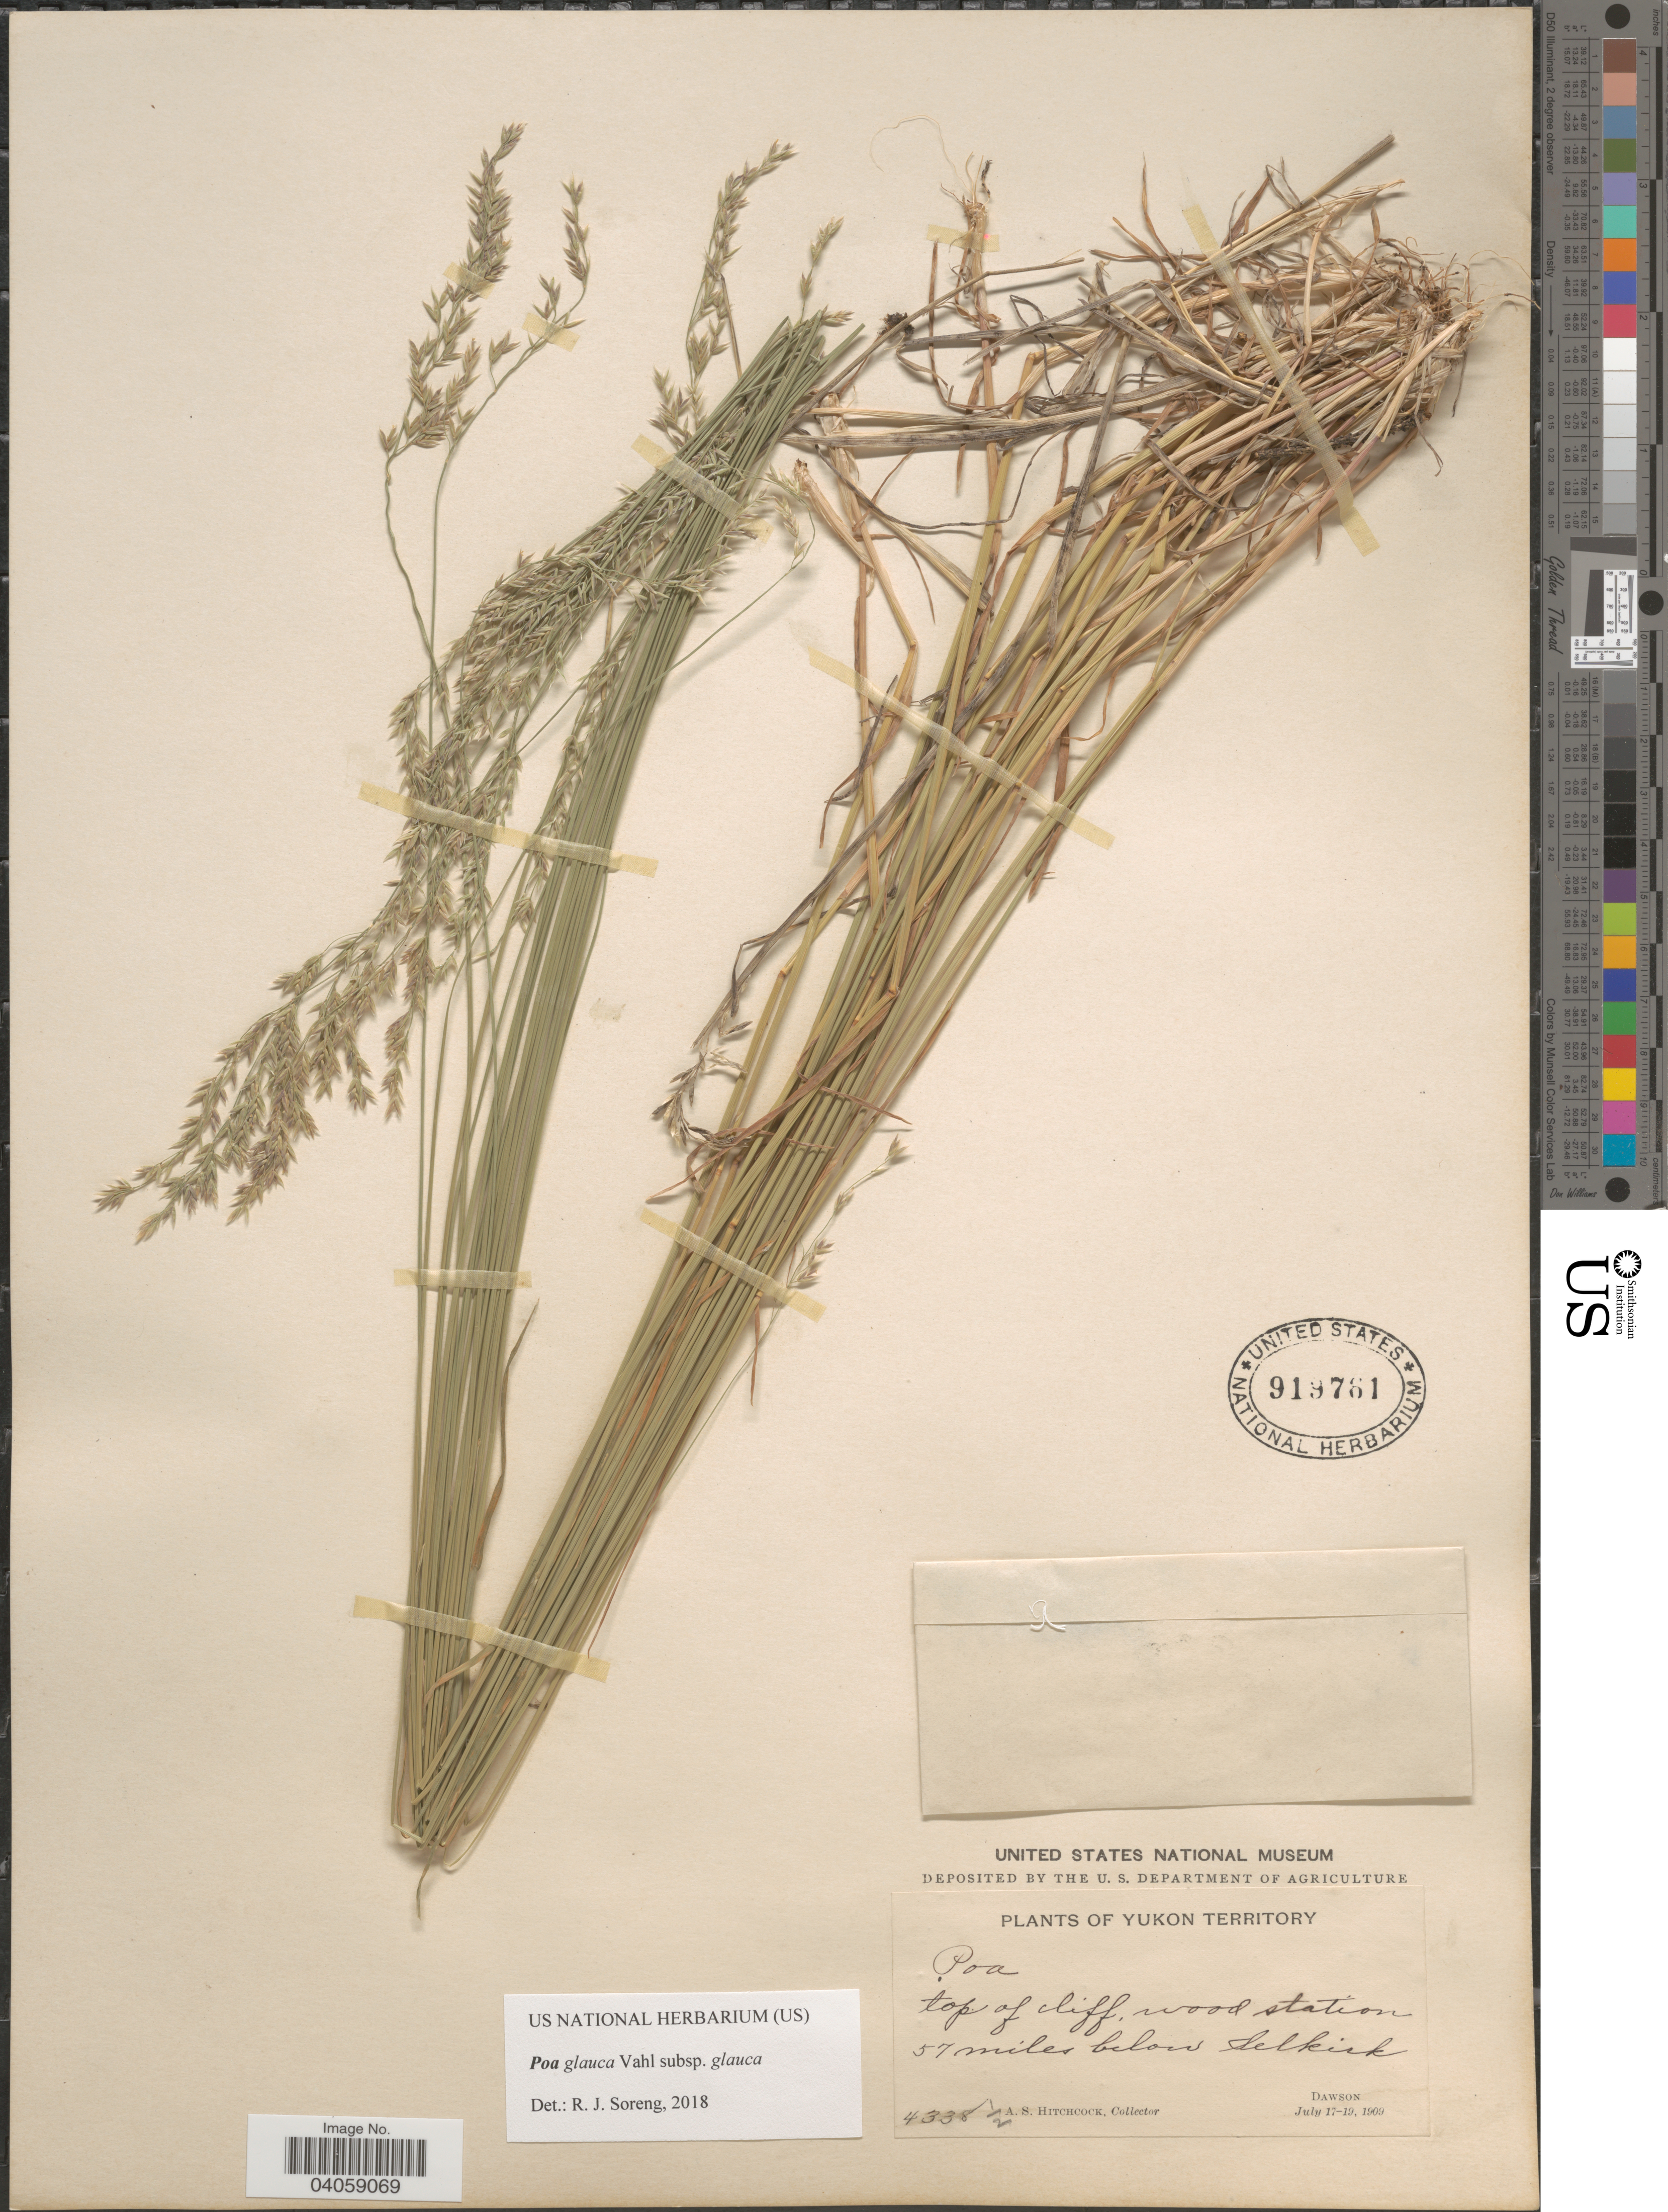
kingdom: Plantae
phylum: Tracheophyta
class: Liliopsida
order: Poales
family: Poaceae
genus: Poa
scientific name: Poa glauca subsp. glauca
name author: Vahl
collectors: A. S. Hitchcock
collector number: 4338½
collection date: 1909-07-17/1909-07-19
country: Canada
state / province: Yukon Territory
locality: Top of cliff, wood station 57 miles below Selkirk. Dawson.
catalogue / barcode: US 919761